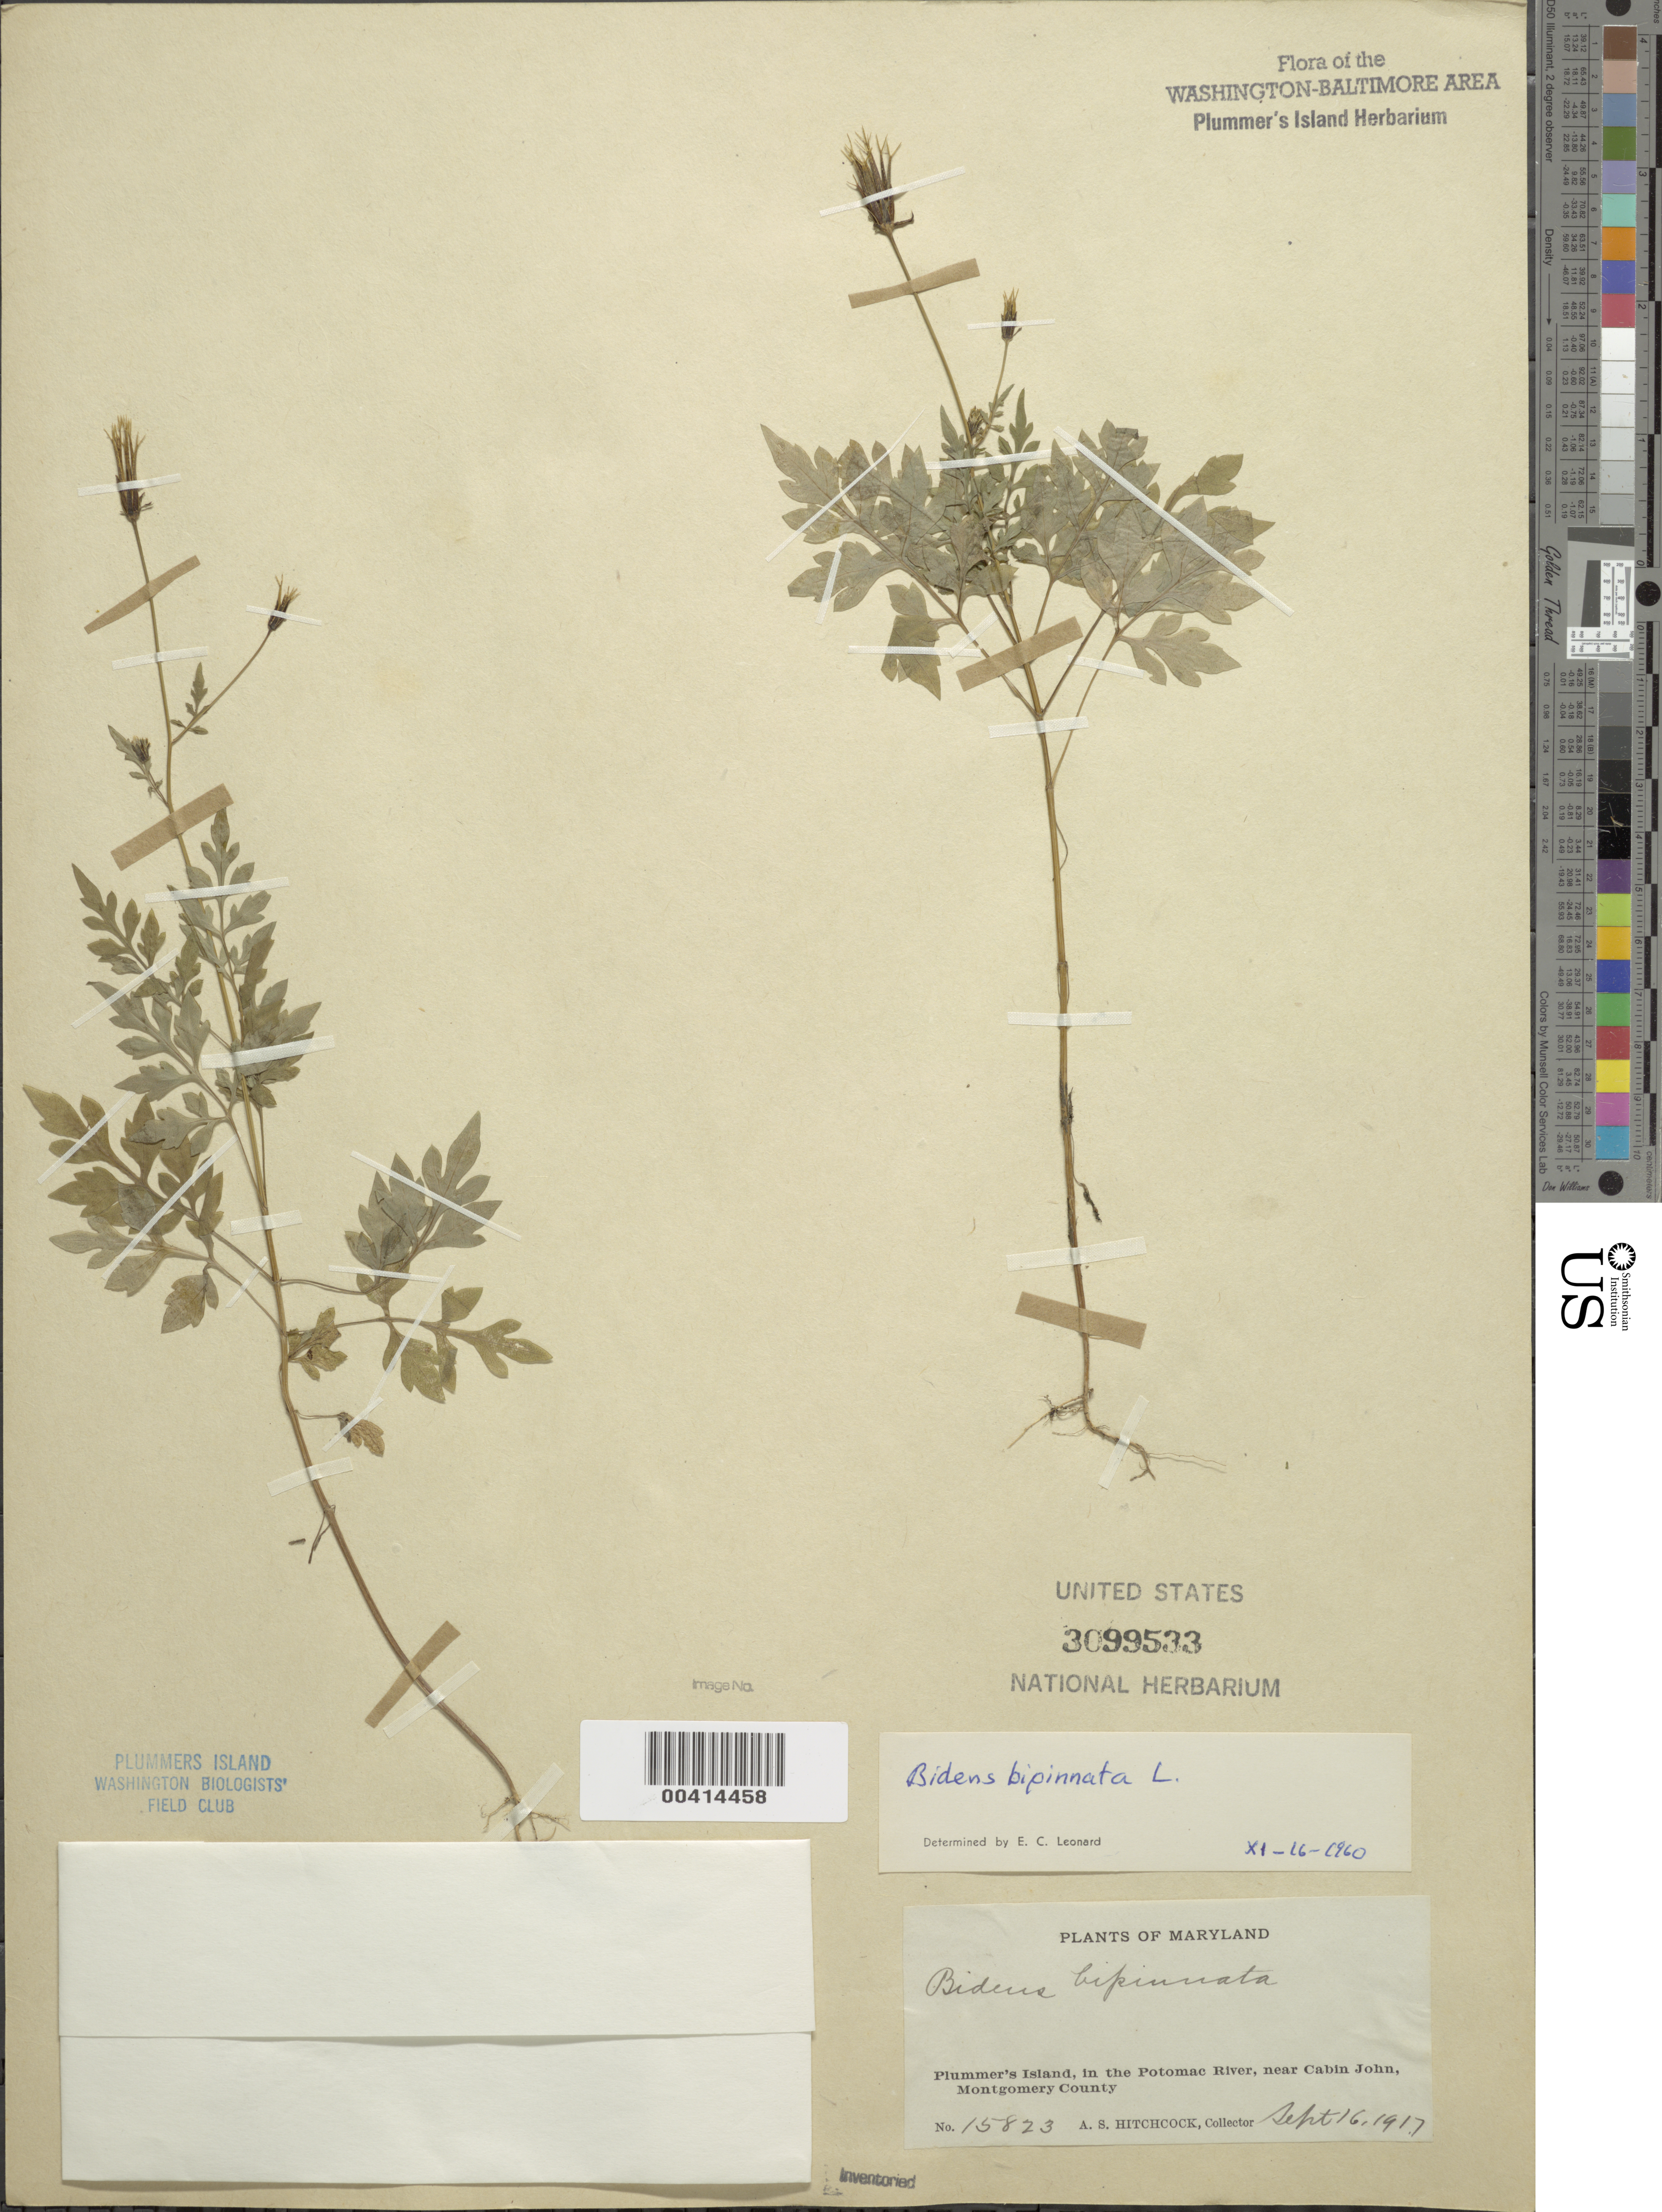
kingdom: Plantae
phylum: Tracheophyta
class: Magnoliopsida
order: Asterales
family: Asteraceae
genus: Bidens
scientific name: Bidens bipinnata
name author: L.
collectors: A. S. Hitchcock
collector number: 15823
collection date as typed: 16 Sep 1917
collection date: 1917-09-16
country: United States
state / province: Maryland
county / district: Montgomery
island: Plummers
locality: Plummer's Island C. & O. Canal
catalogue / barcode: US 3099533